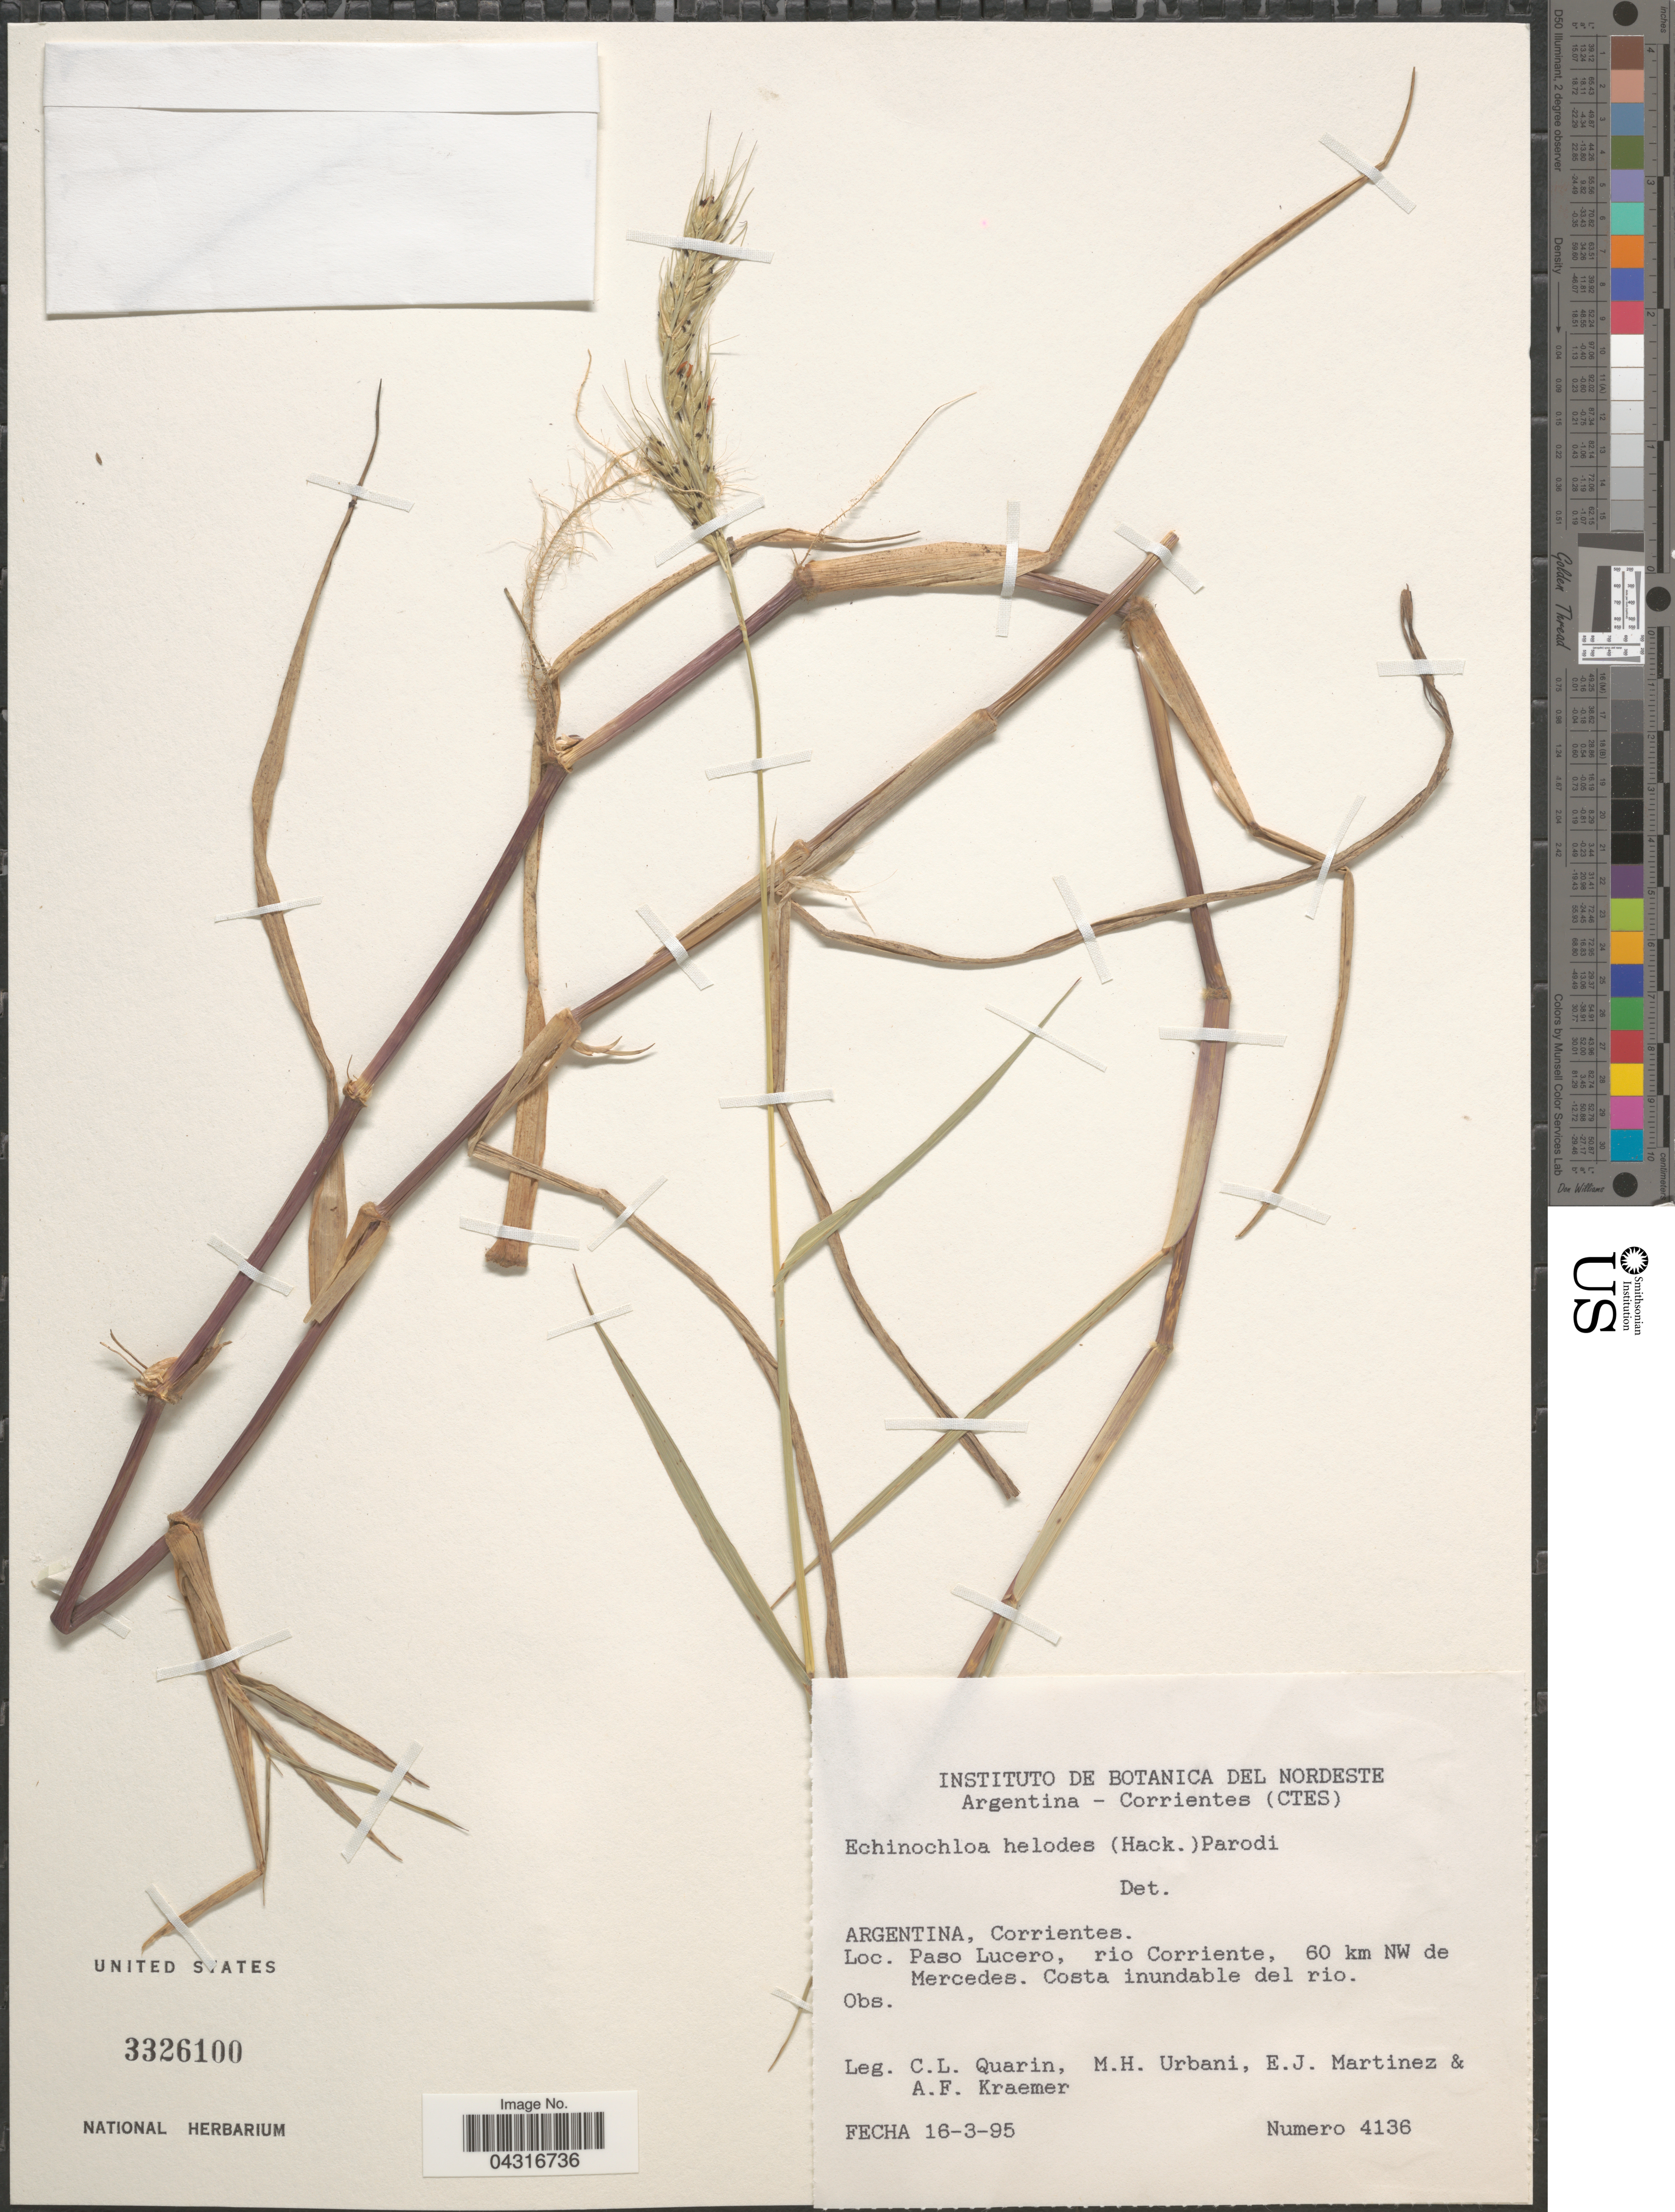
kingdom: Plantae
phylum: Tracheophyta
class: Liliopsida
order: Poales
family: Poaceae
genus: Echinochloa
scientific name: Echinochloa helodes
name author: (Hack.) Parodi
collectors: C. Quarin, M. Urbani, E. Martínez & A. Kraemer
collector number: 4136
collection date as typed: Transcribed d/m/y: 16/3/95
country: Argentina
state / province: Corrientes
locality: Paso Lucero, rio Corriente, 60 km NW de Mercedes. Costa inundable del rio.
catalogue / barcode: US 3326100